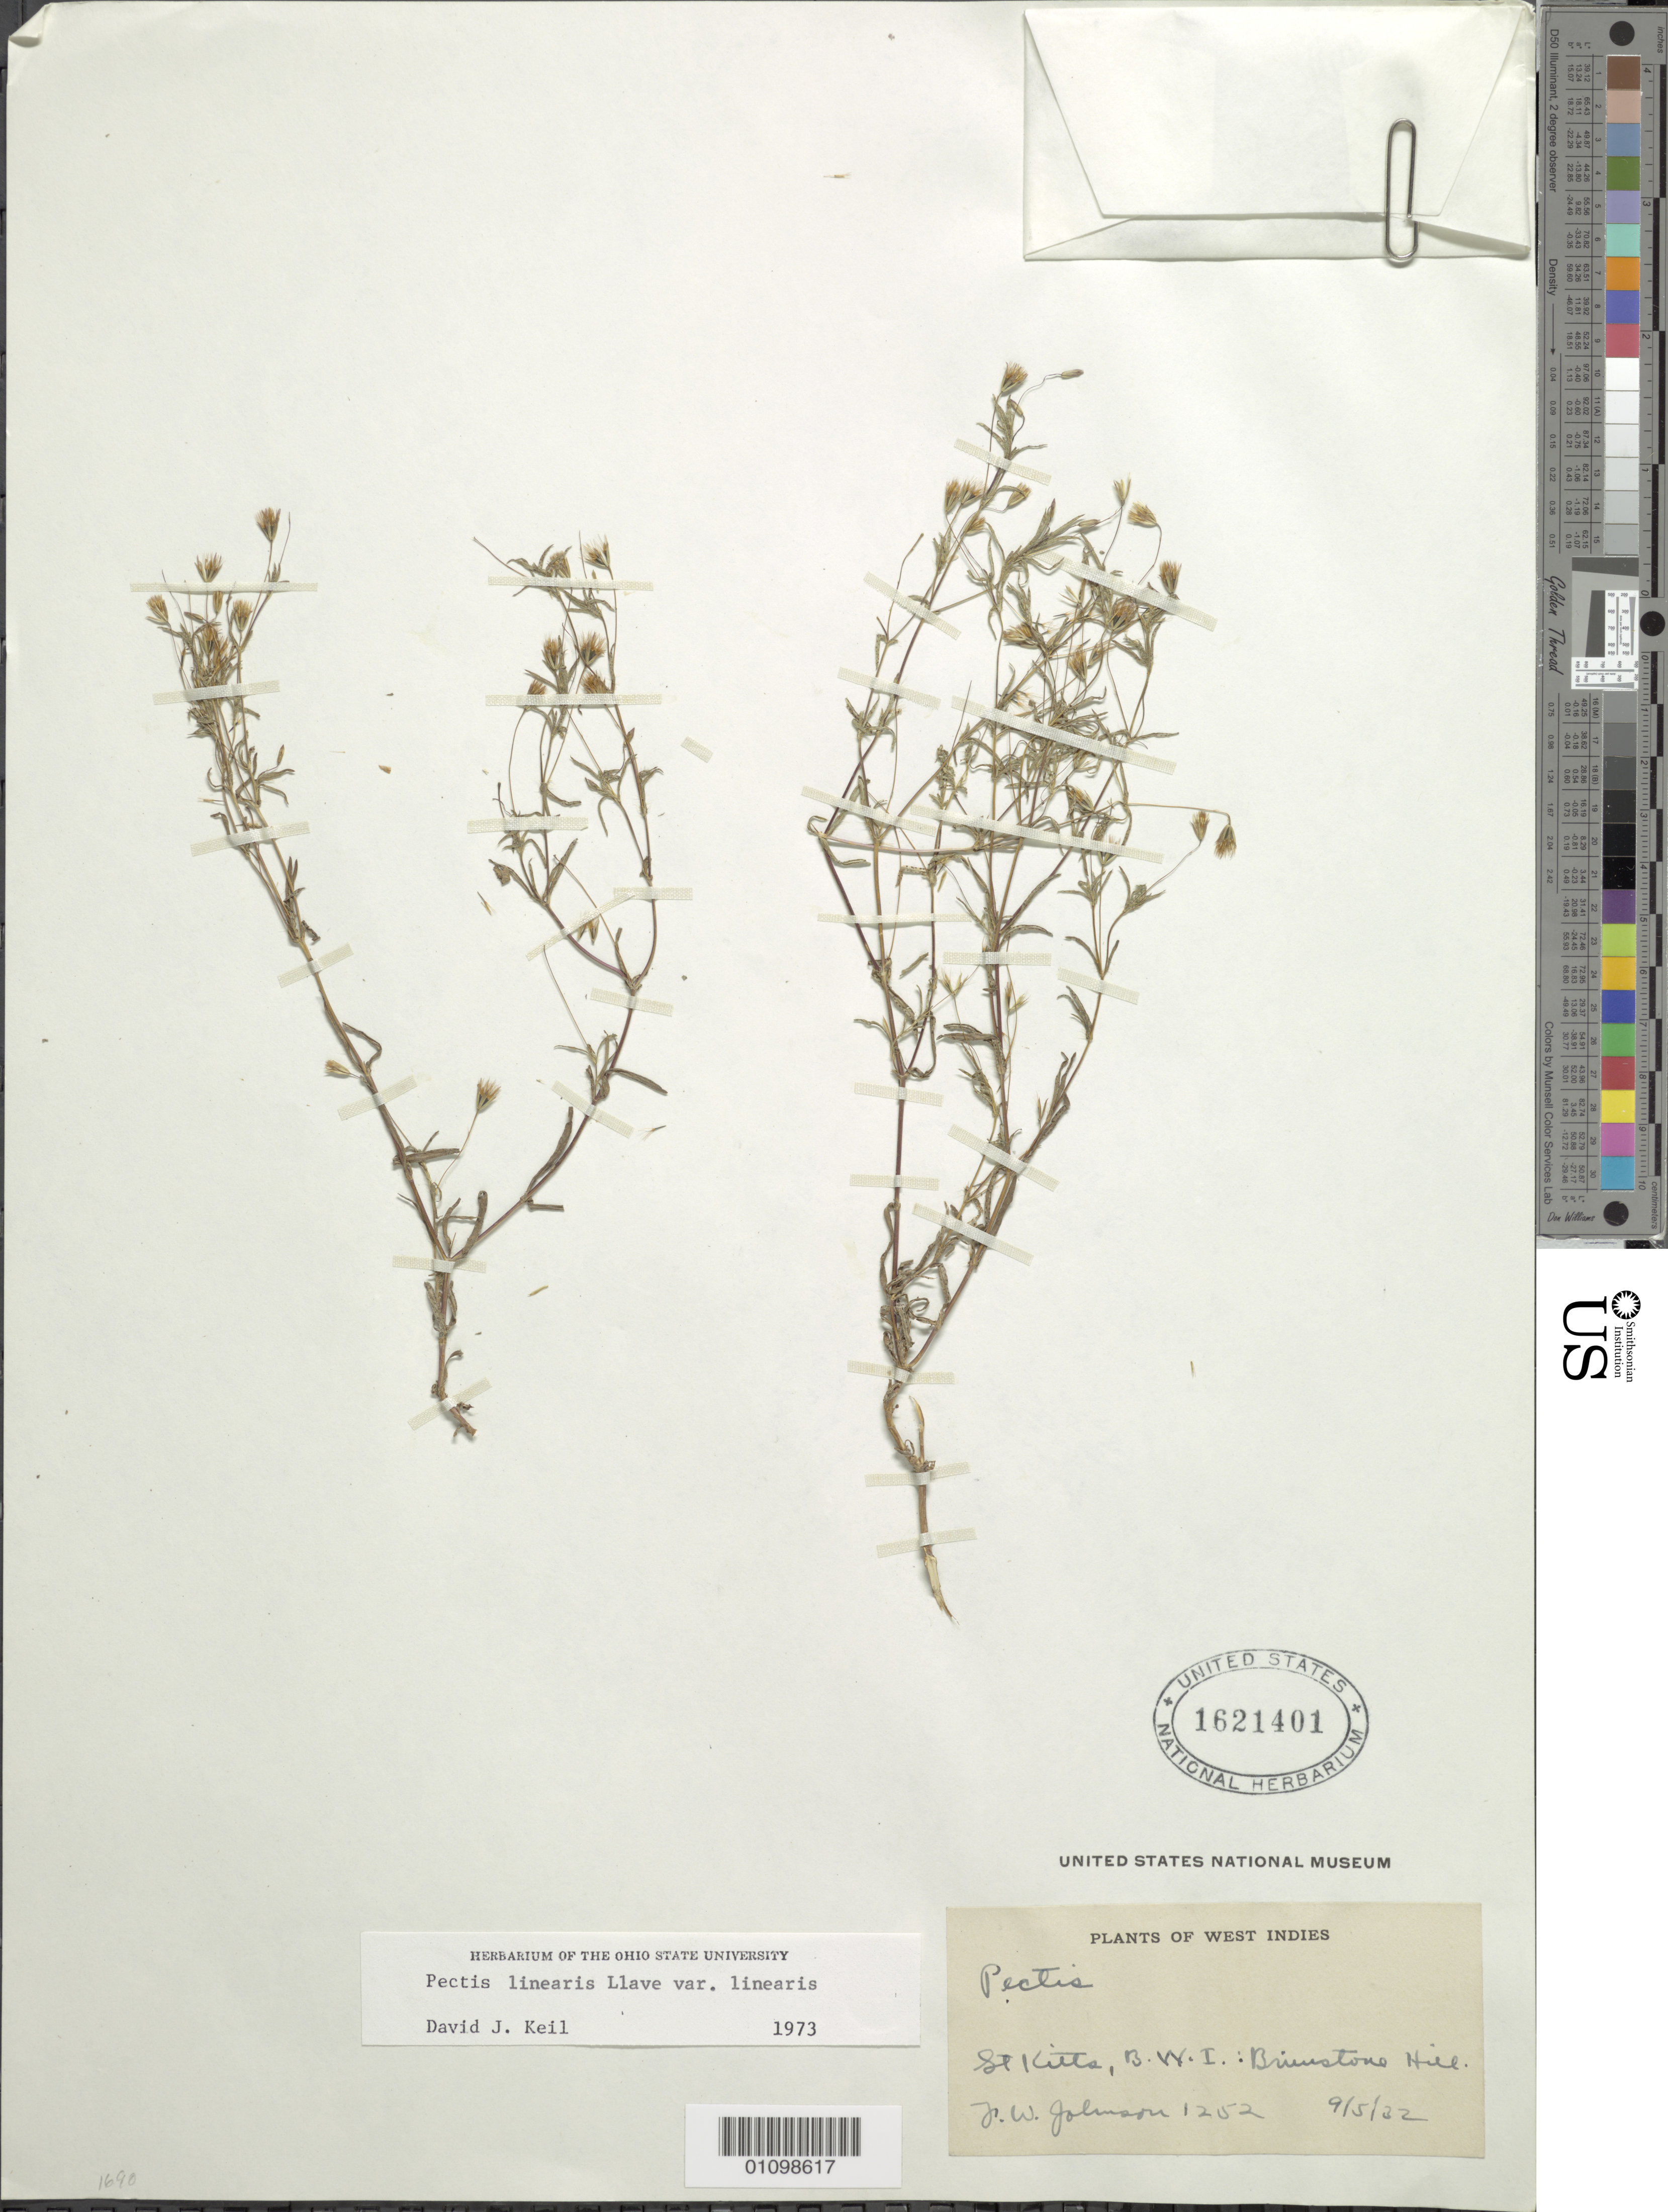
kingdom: Plantae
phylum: Tracheophyta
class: Magnoliopsida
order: Asterales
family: Asteraceae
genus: Pectis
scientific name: Pectis linearis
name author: La Llave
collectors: F. W. Johnson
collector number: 1252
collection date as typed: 09 Feb 1932 or 02 Sep 1932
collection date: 1932-02-09 or 1932-09-02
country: St. Christopher-Nevis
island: St. Christopher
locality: Brimstone hill.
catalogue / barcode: US 1621401